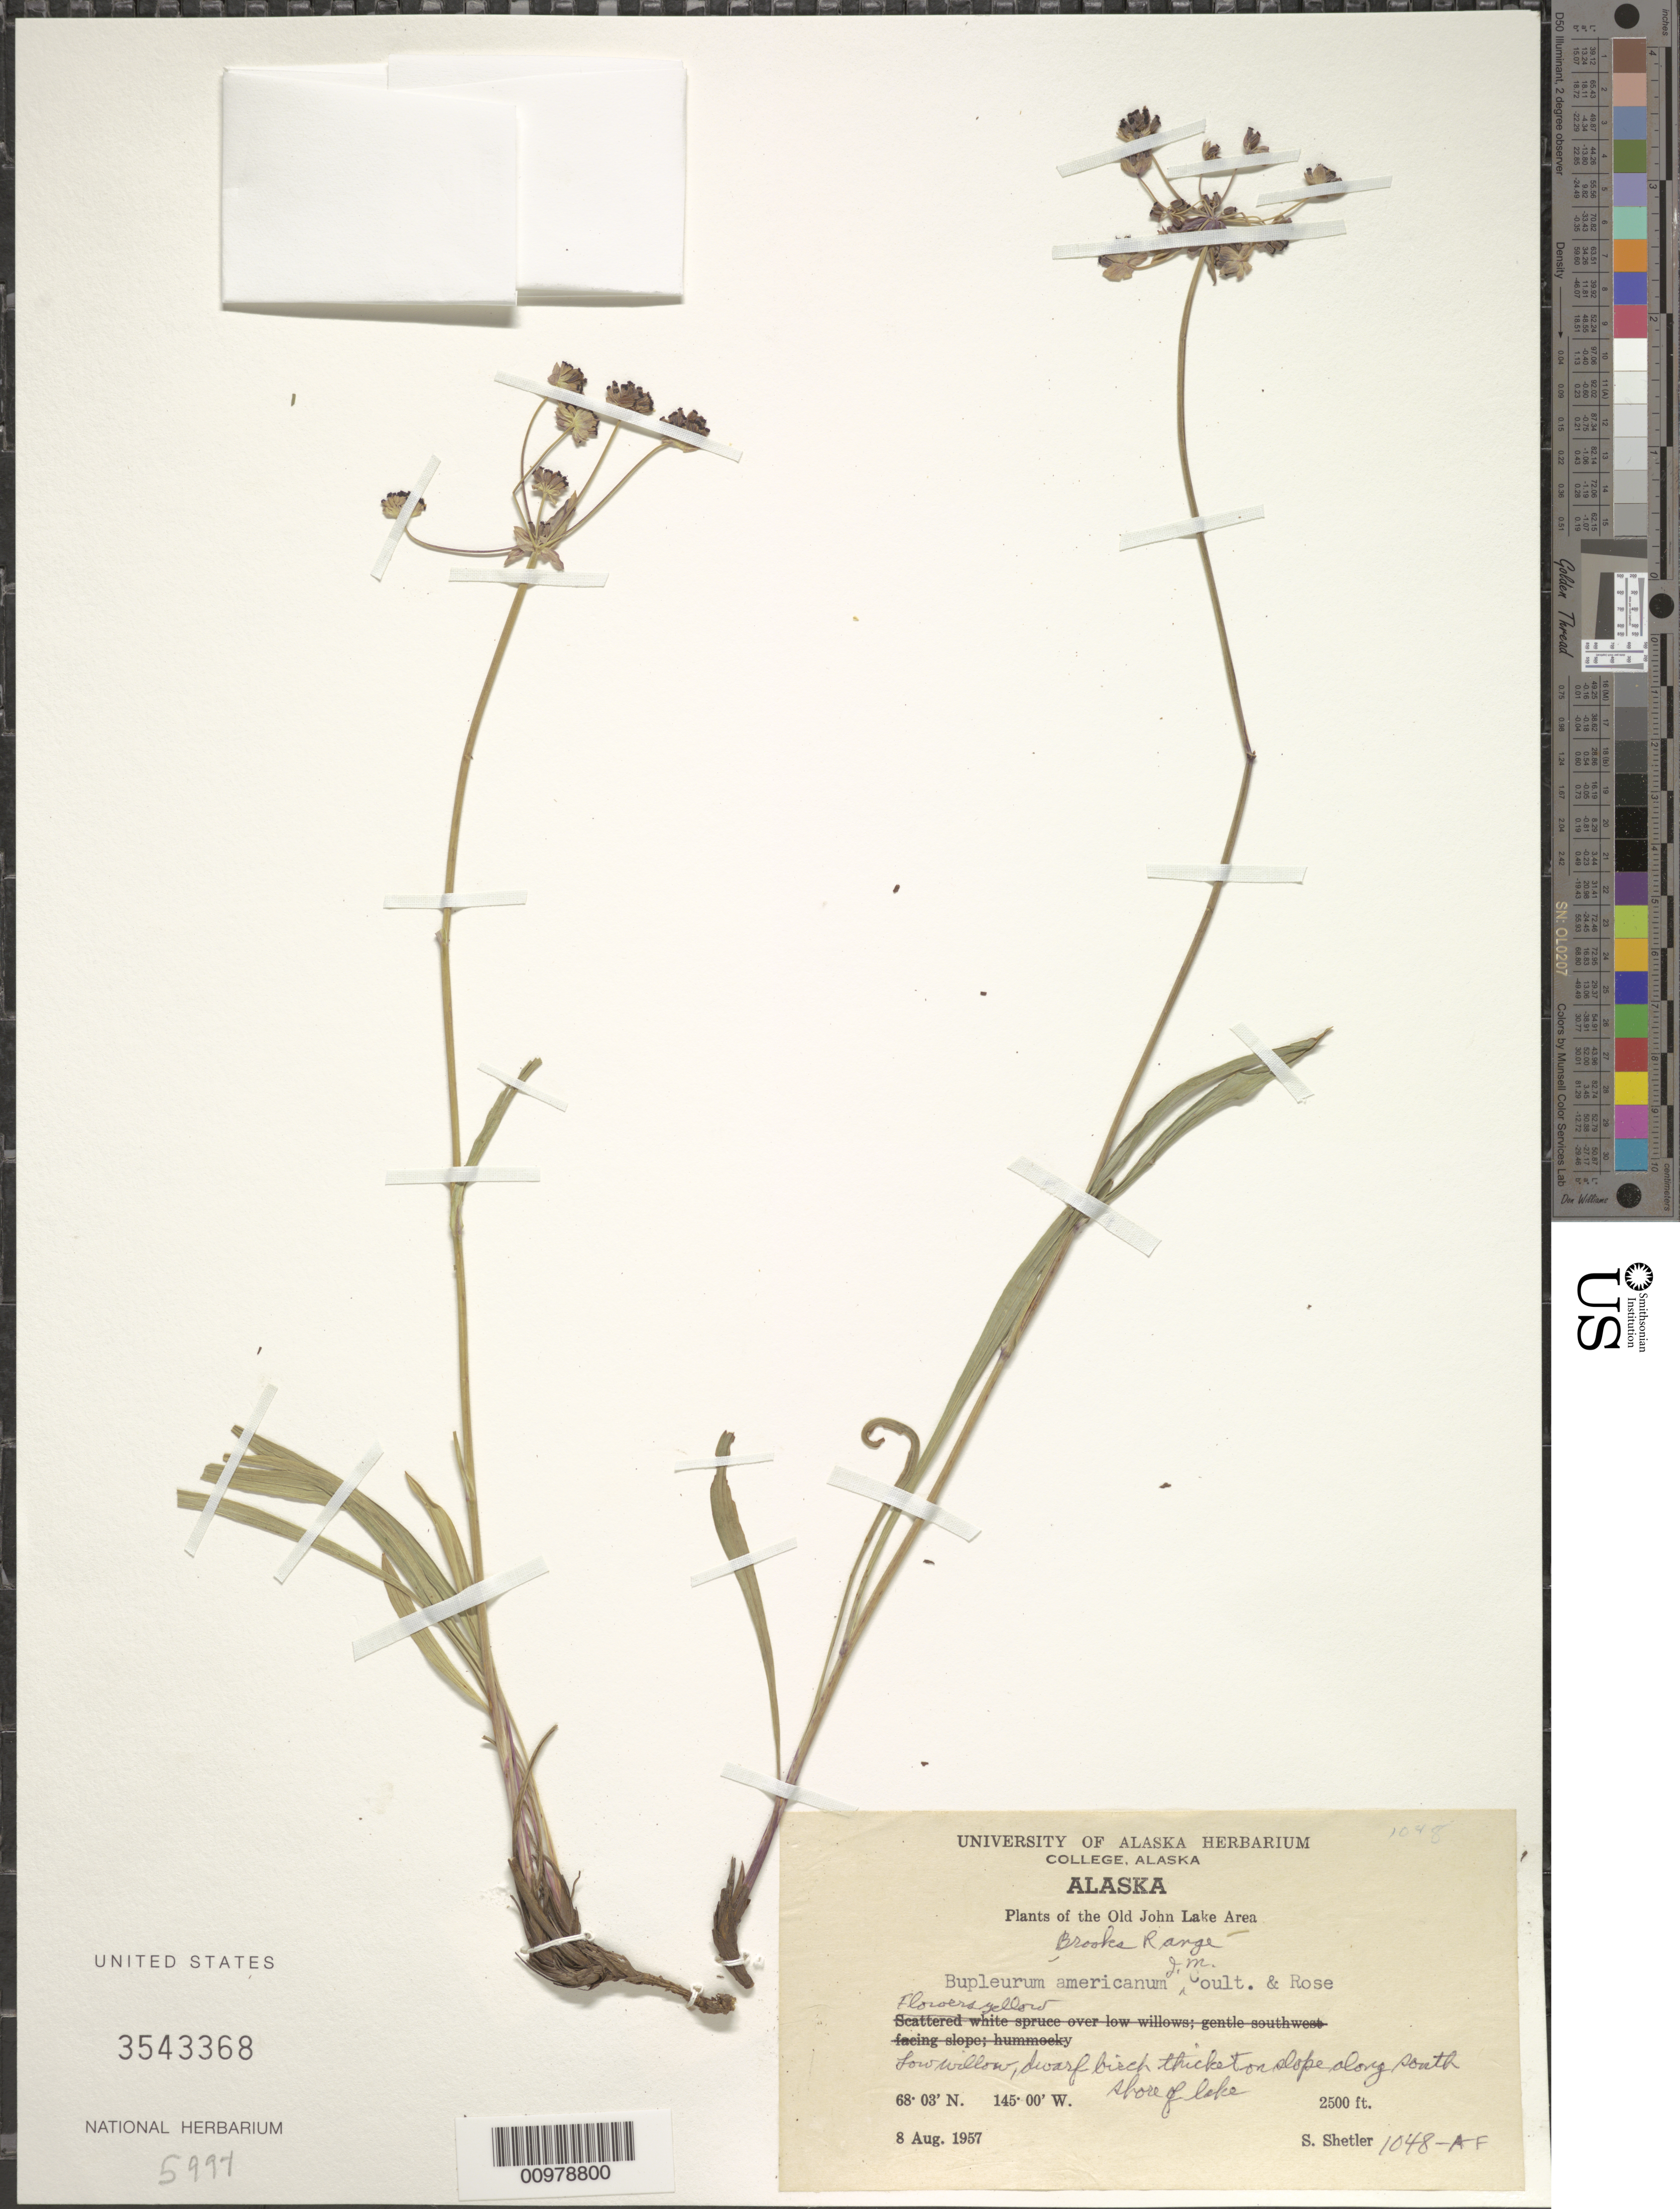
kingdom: Plantae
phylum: Tracheophyta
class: Magnoliopsida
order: Apiales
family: Apiaceae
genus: Bupleurum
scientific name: Bupleurum americanum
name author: J.M. Coult. & Rose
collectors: S. Shetler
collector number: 1048-A-F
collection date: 1957-08-08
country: United States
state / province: Alaska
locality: The Old John Lake Area, Brooks Range.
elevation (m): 762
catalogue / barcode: US 3543368